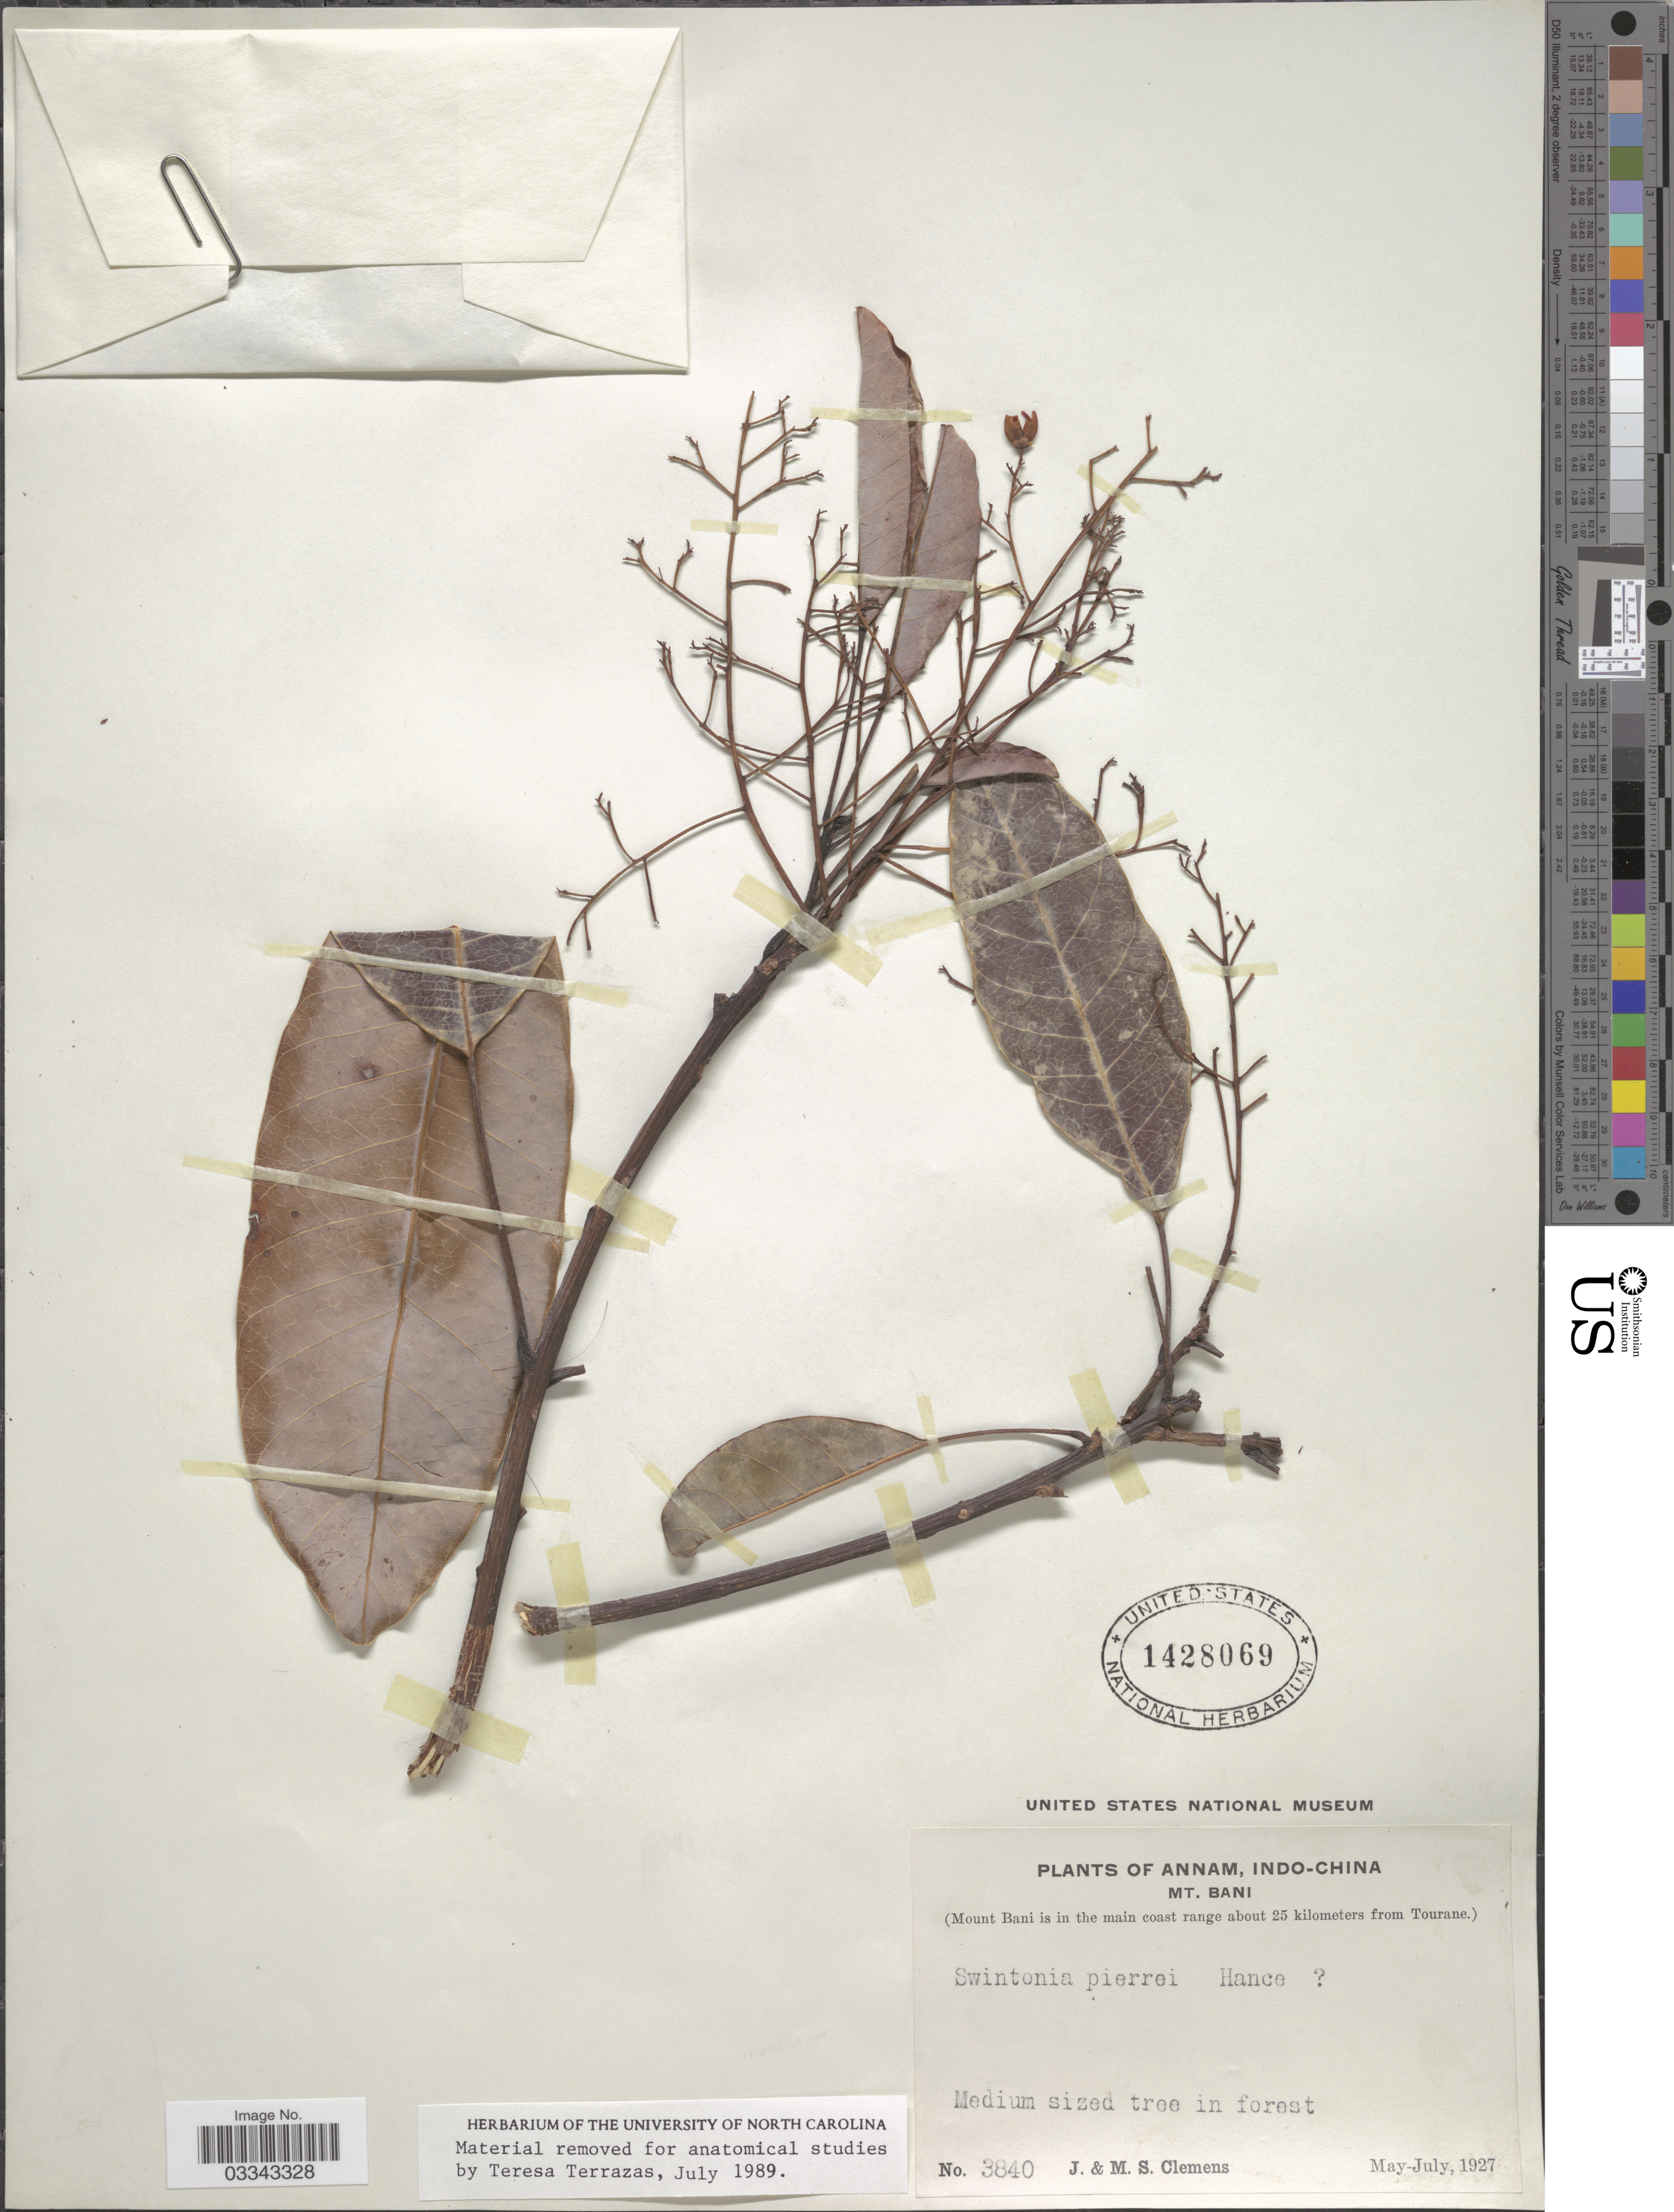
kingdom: Plantae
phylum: Tracheophyta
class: Magnoliopsida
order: Sapindales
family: Anacardiaceae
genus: Swintonia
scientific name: Swintonia pierrei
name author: Hance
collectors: J. Clemens & M. S. Clemens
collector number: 3840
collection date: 1927-05/1927-07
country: Vietnam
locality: Annam, Indo-China, Mt. Bani (Mount Bani is in the main coast range about 25 kilomters from Tourane).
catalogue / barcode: US 1428069